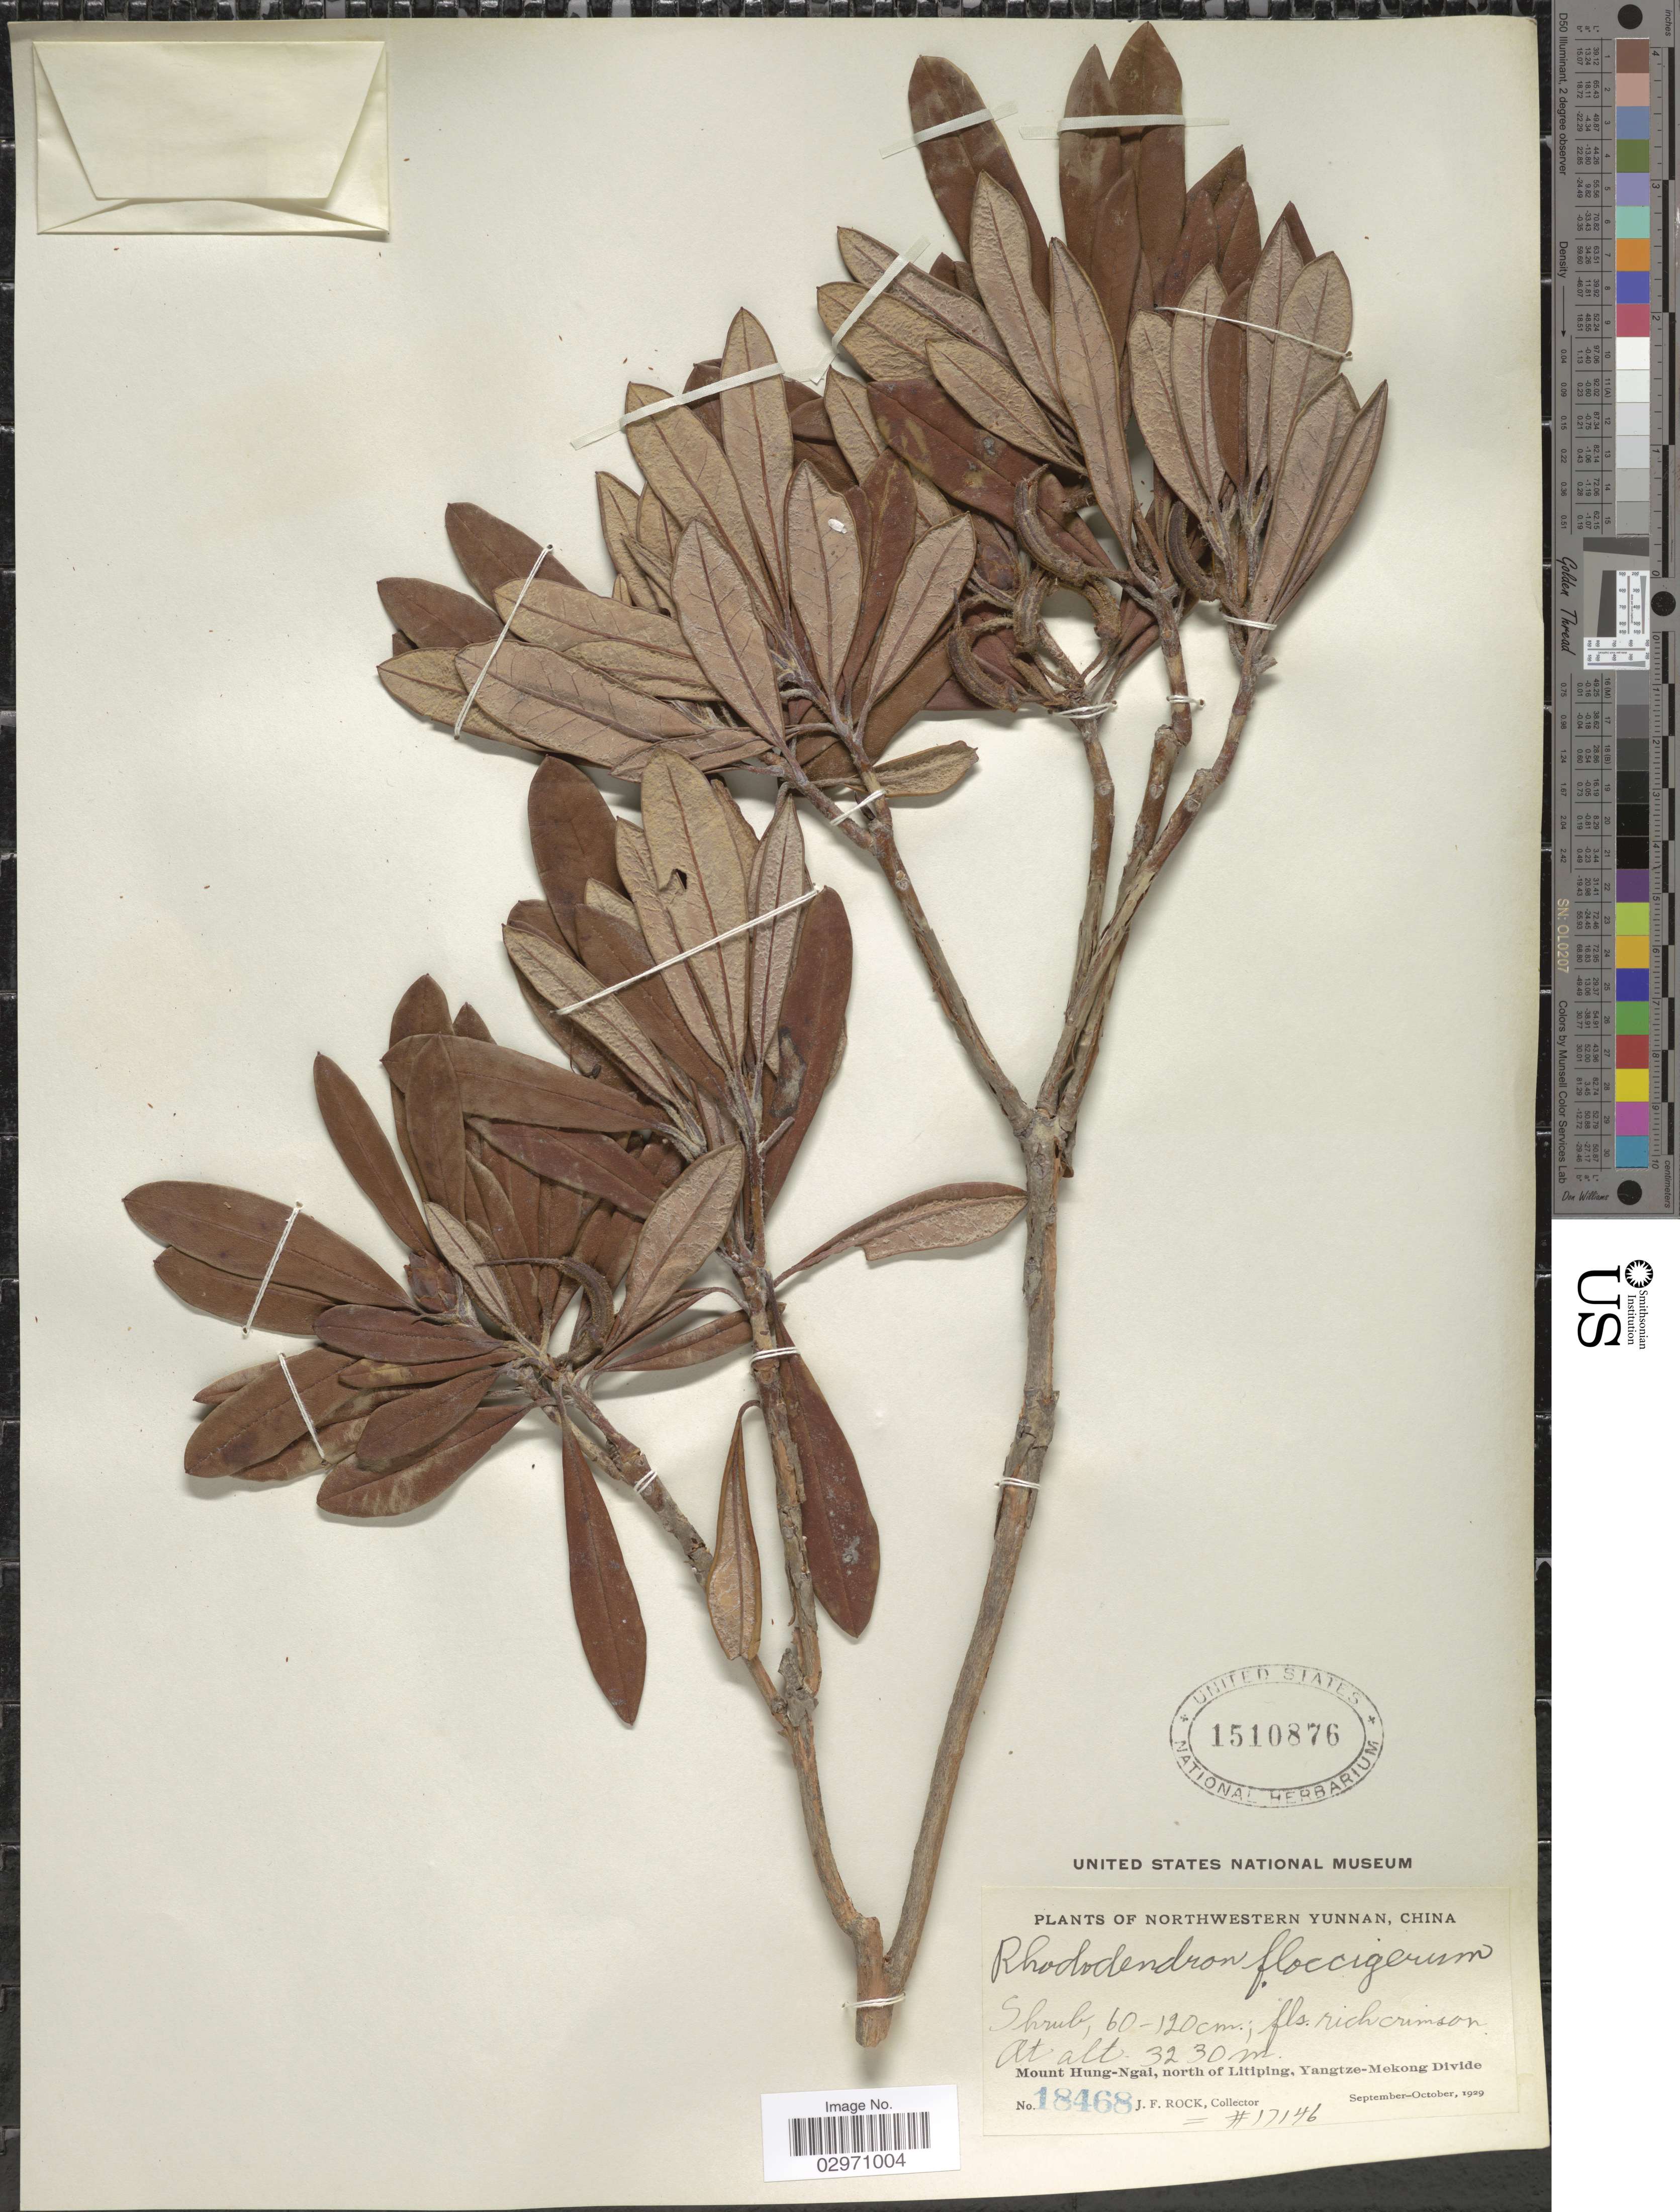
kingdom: Plantae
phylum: Tracheophyta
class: Magnoliopsida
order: Ericales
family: Ericaceae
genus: Rhododendron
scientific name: Rhododendron floccigerum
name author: Franch.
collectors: J. Rock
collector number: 18468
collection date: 1929-09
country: China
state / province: Yunnan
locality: Northwestern Yunnan. Mount Hung-Ngai, north of Litiping, Yangtze-Mekong Divide.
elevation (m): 3230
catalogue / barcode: US 1510876